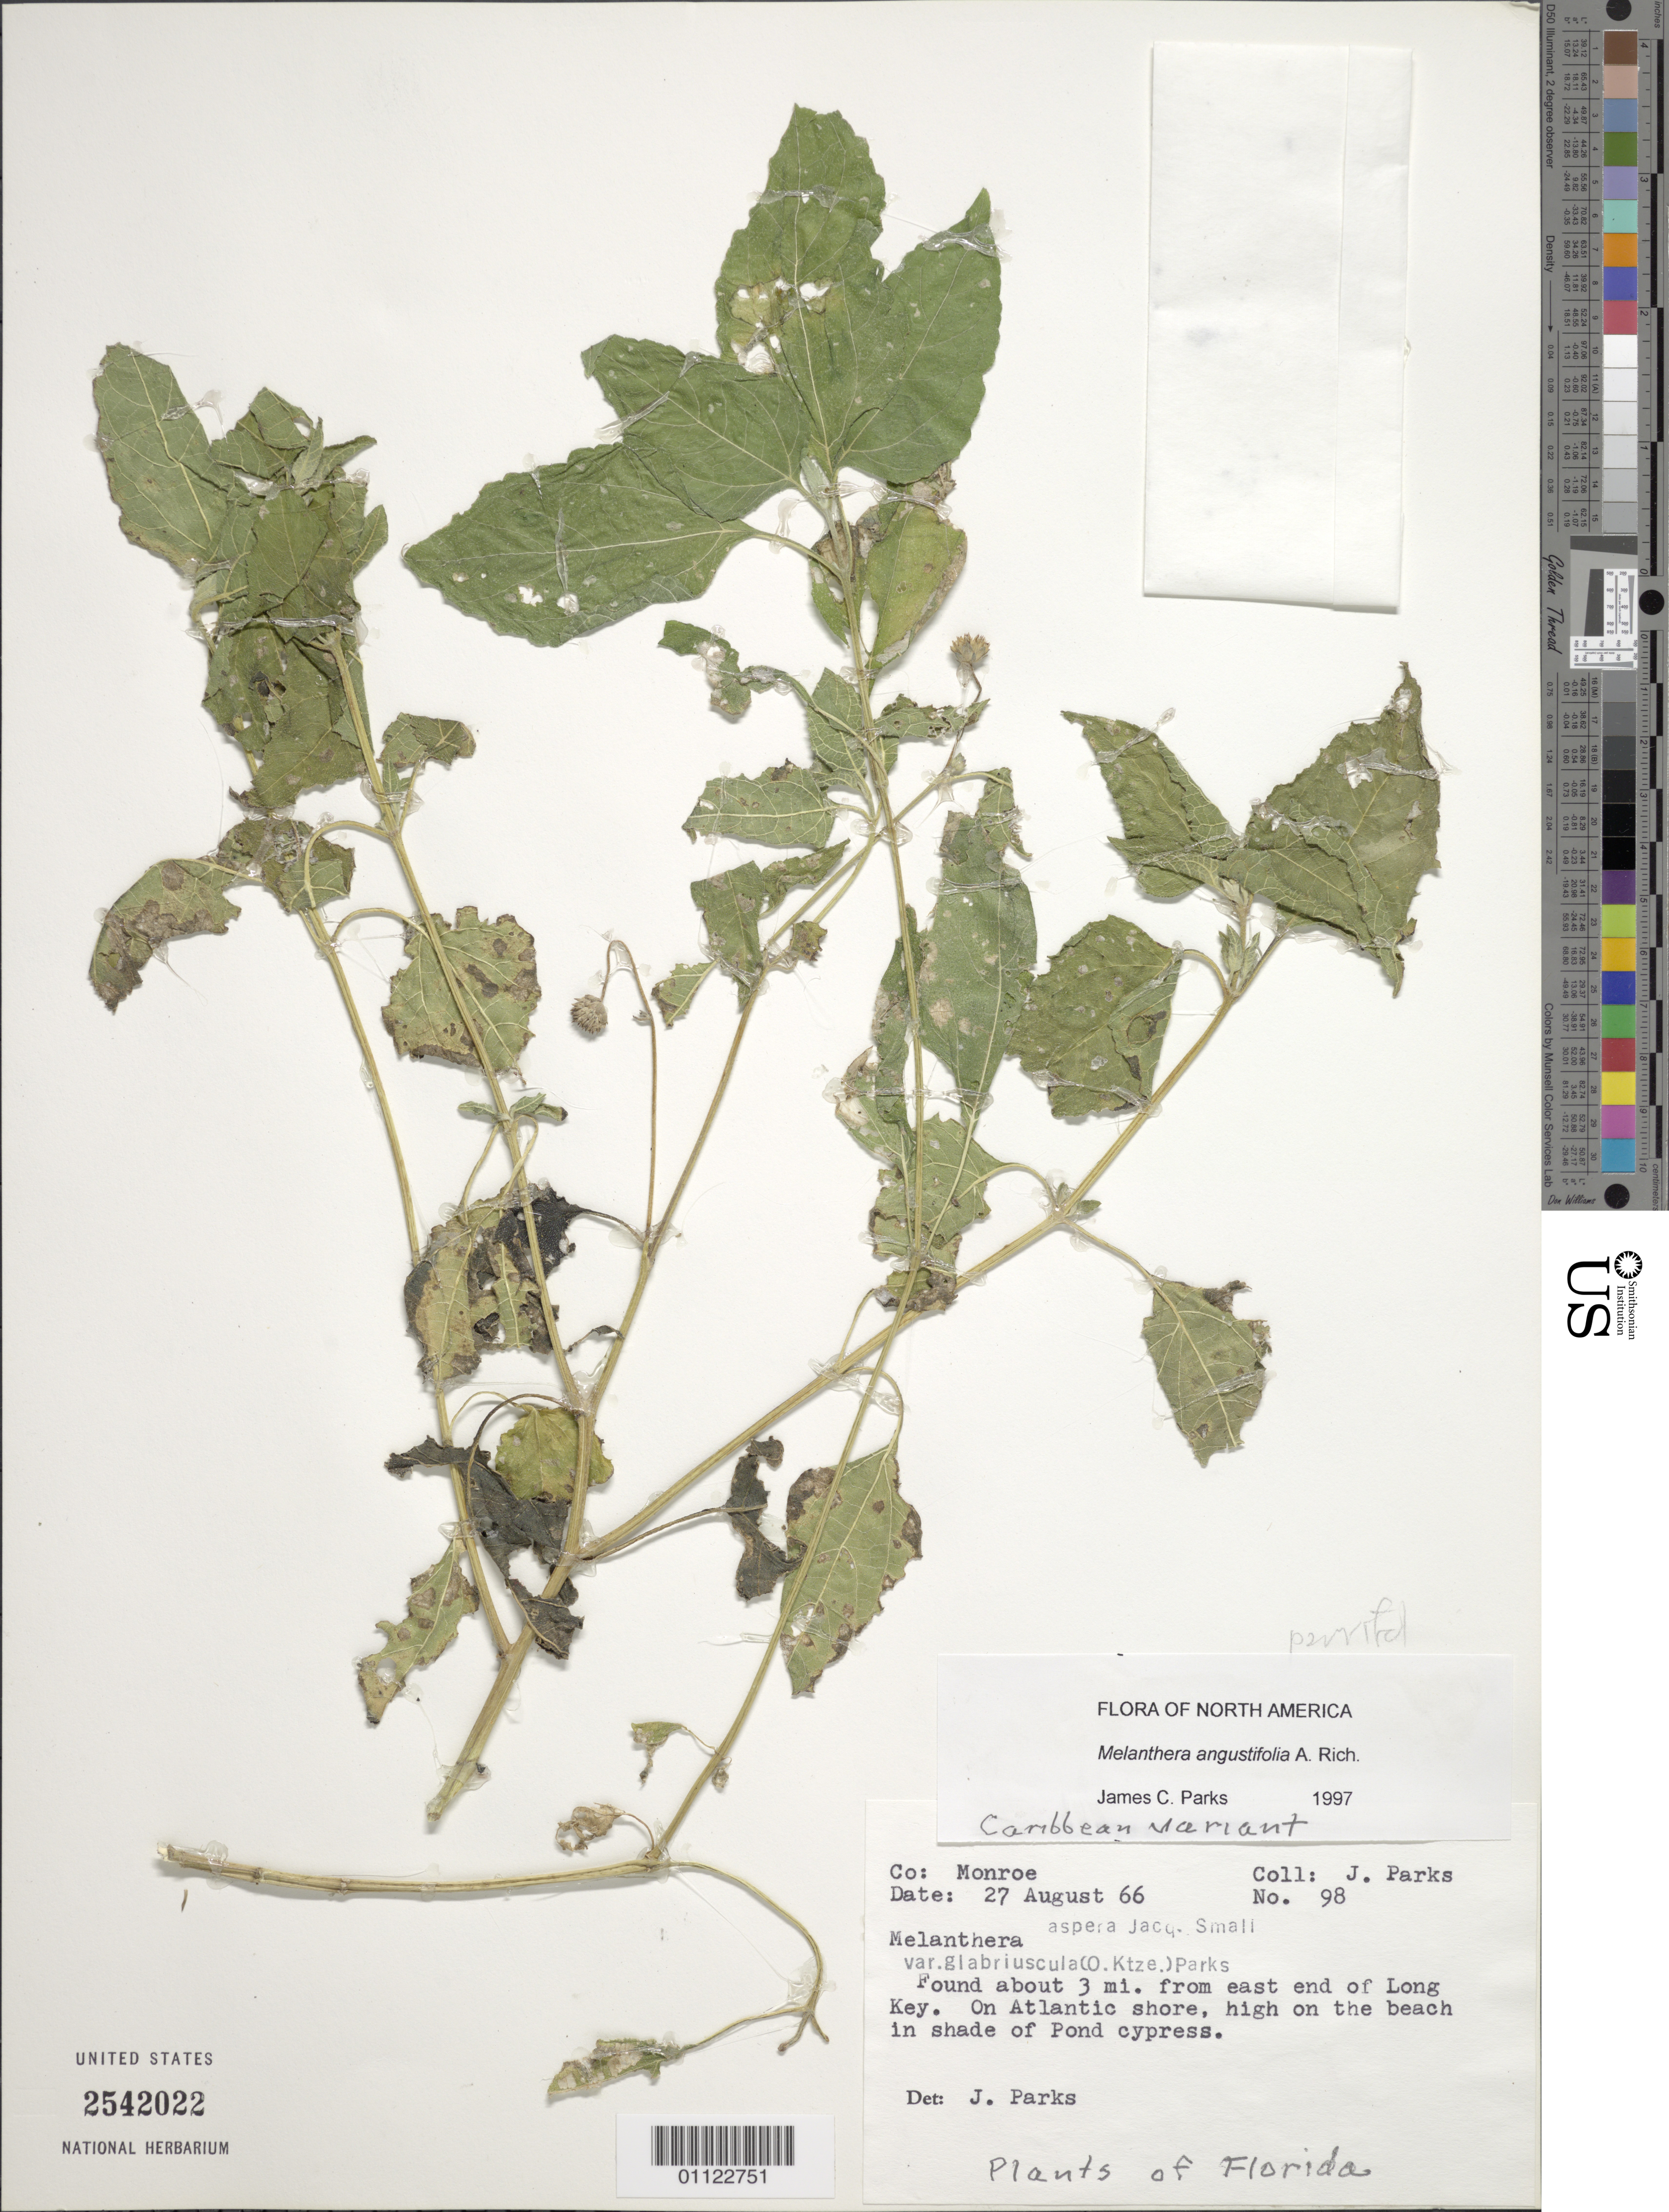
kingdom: Plantae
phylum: Tracheophyta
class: Magnoliopsida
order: Asterales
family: Asteraceae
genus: Melanthera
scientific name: Melanthera parvifolia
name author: Small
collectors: J. Parks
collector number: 98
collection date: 1966-08-27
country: United States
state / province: Florida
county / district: Monroe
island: Long Key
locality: ca. 3 mi E end of Long Key, on Atlantic shore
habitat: high on the beach in shade of Pond cypress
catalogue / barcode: US 2542022